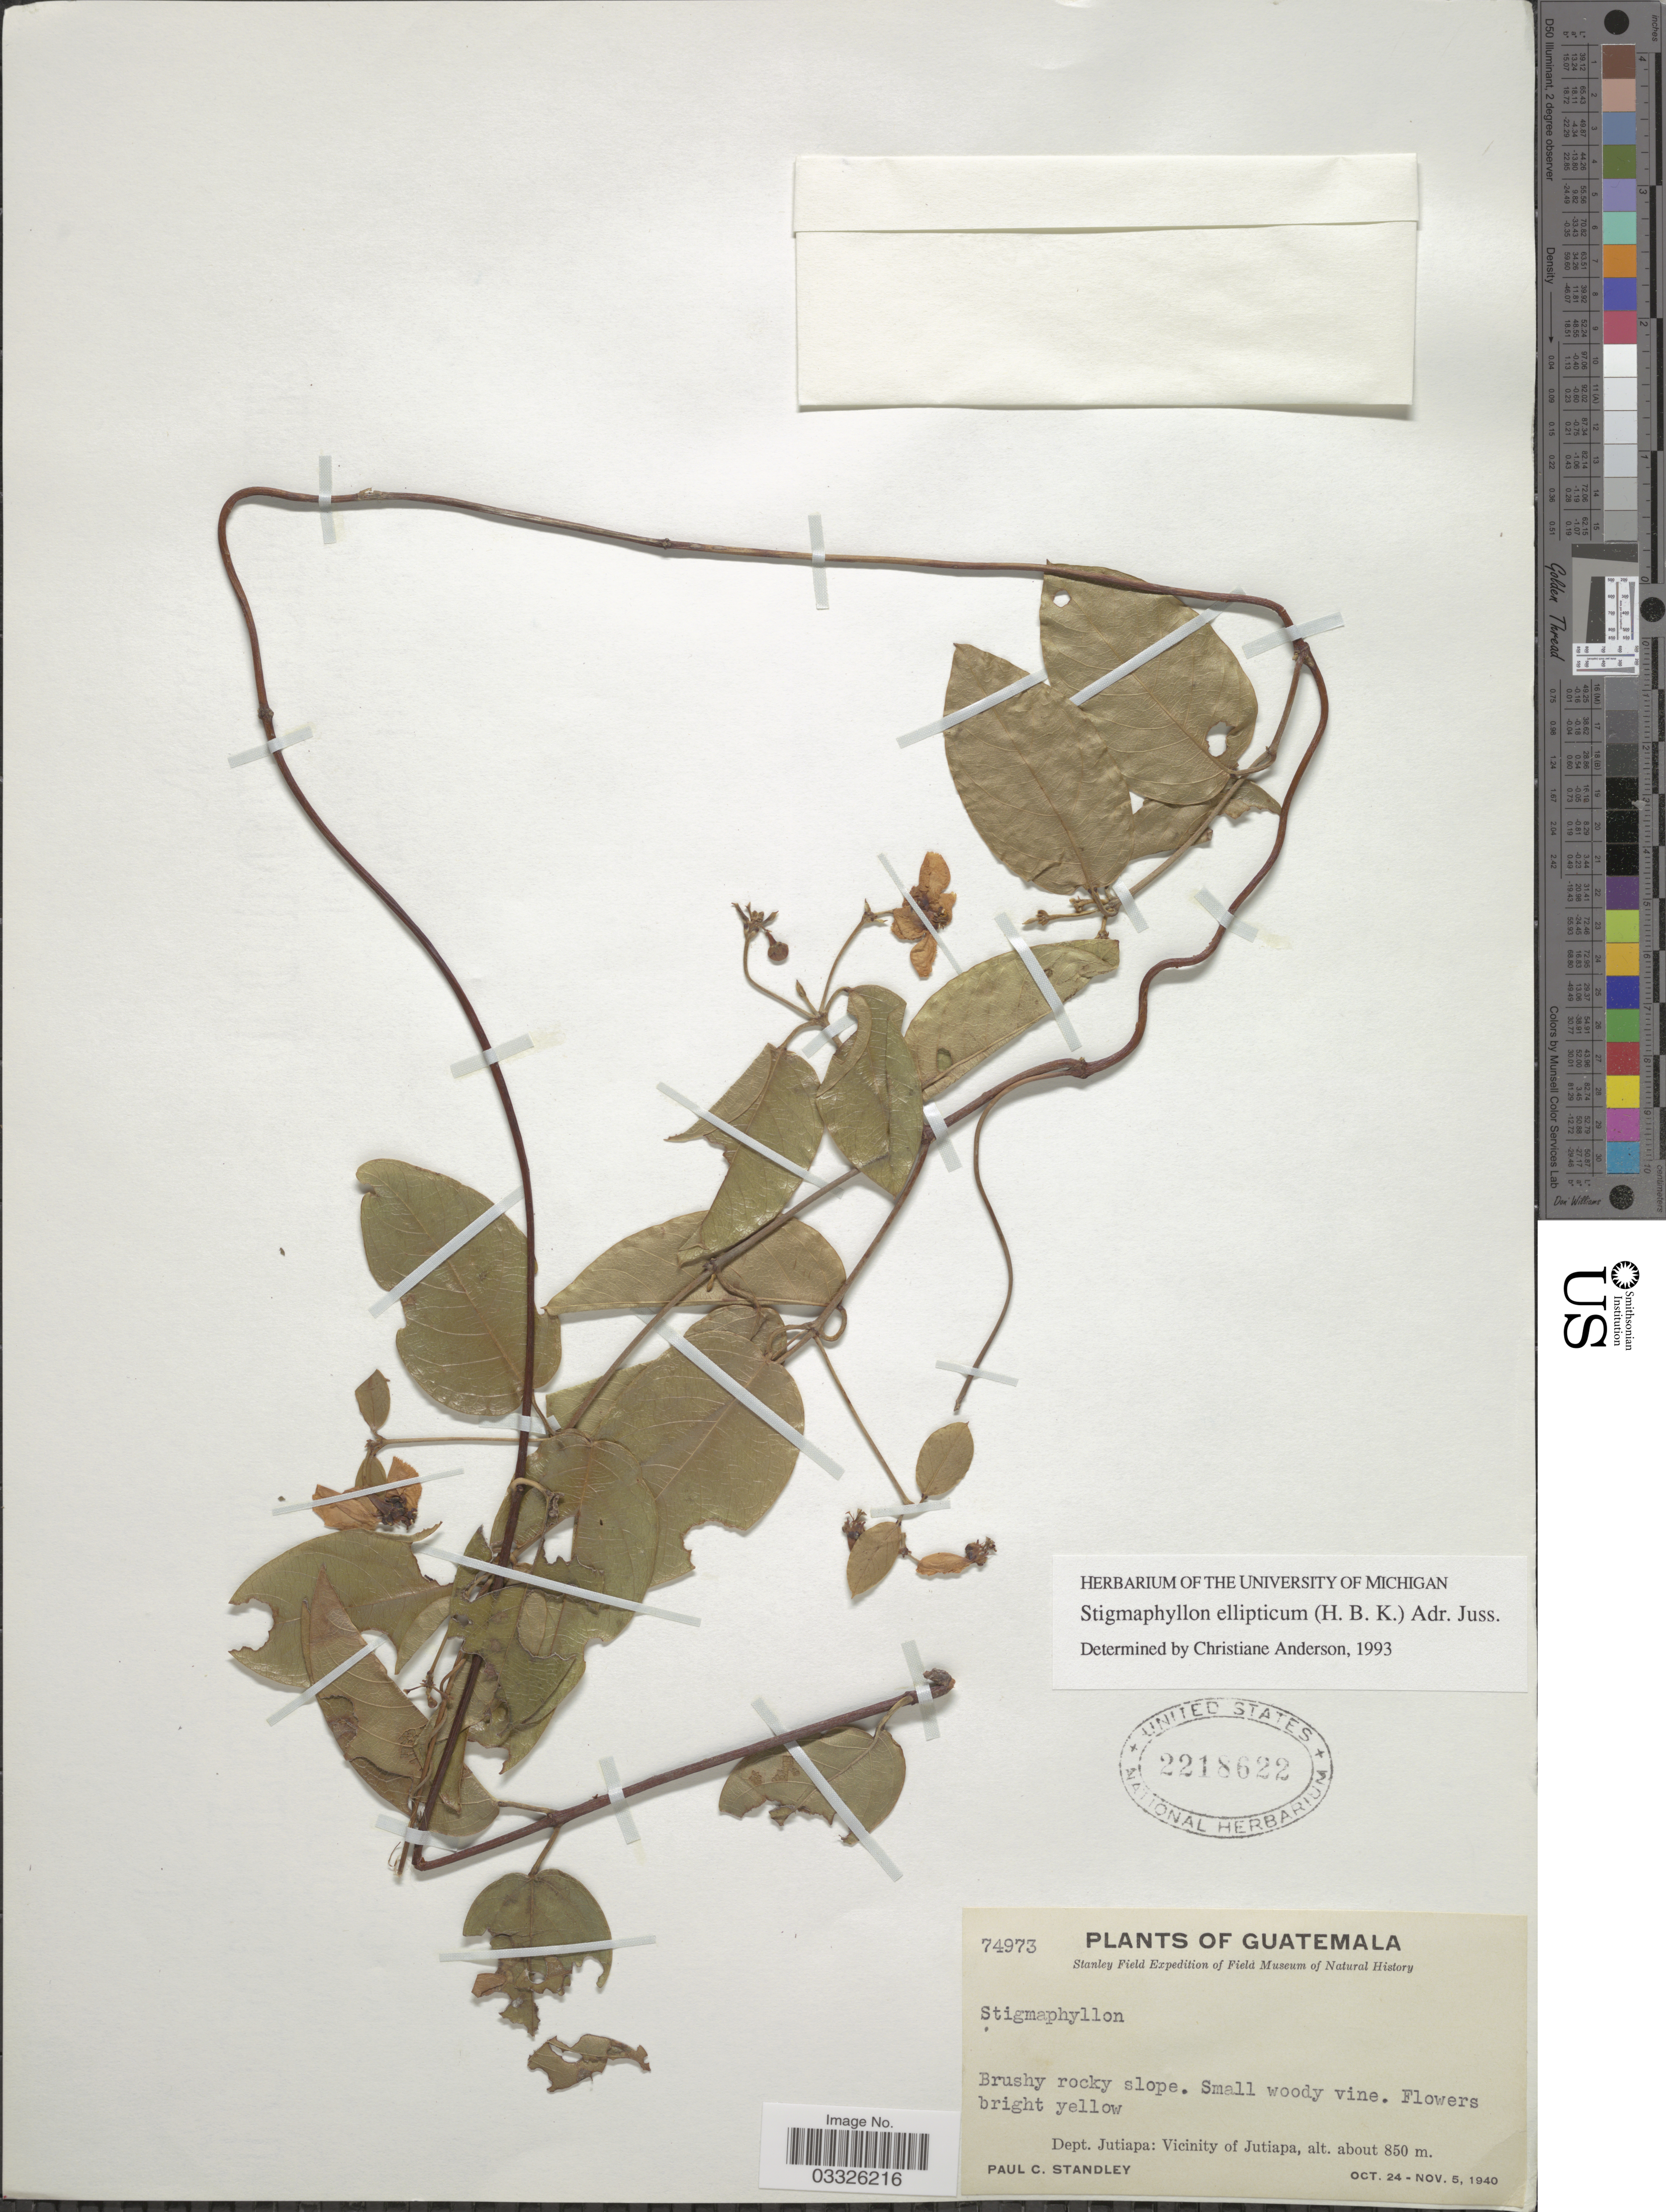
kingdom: Plantae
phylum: Tracheophyta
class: Magnoliopsida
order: Malpighiales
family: Malpighiaceae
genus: Stigmaphyllon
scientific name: Stigmaphyllon ellipticum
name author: (Kunth) A. Juss.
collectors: P. C. Standley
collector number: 74973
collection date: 1940-10-24/1940-11-05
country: Guatemala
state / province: Jutiapa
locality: Dept. Jutiapa: Vicinity of Jutiapa.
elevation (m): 850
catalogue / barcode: US 2218622